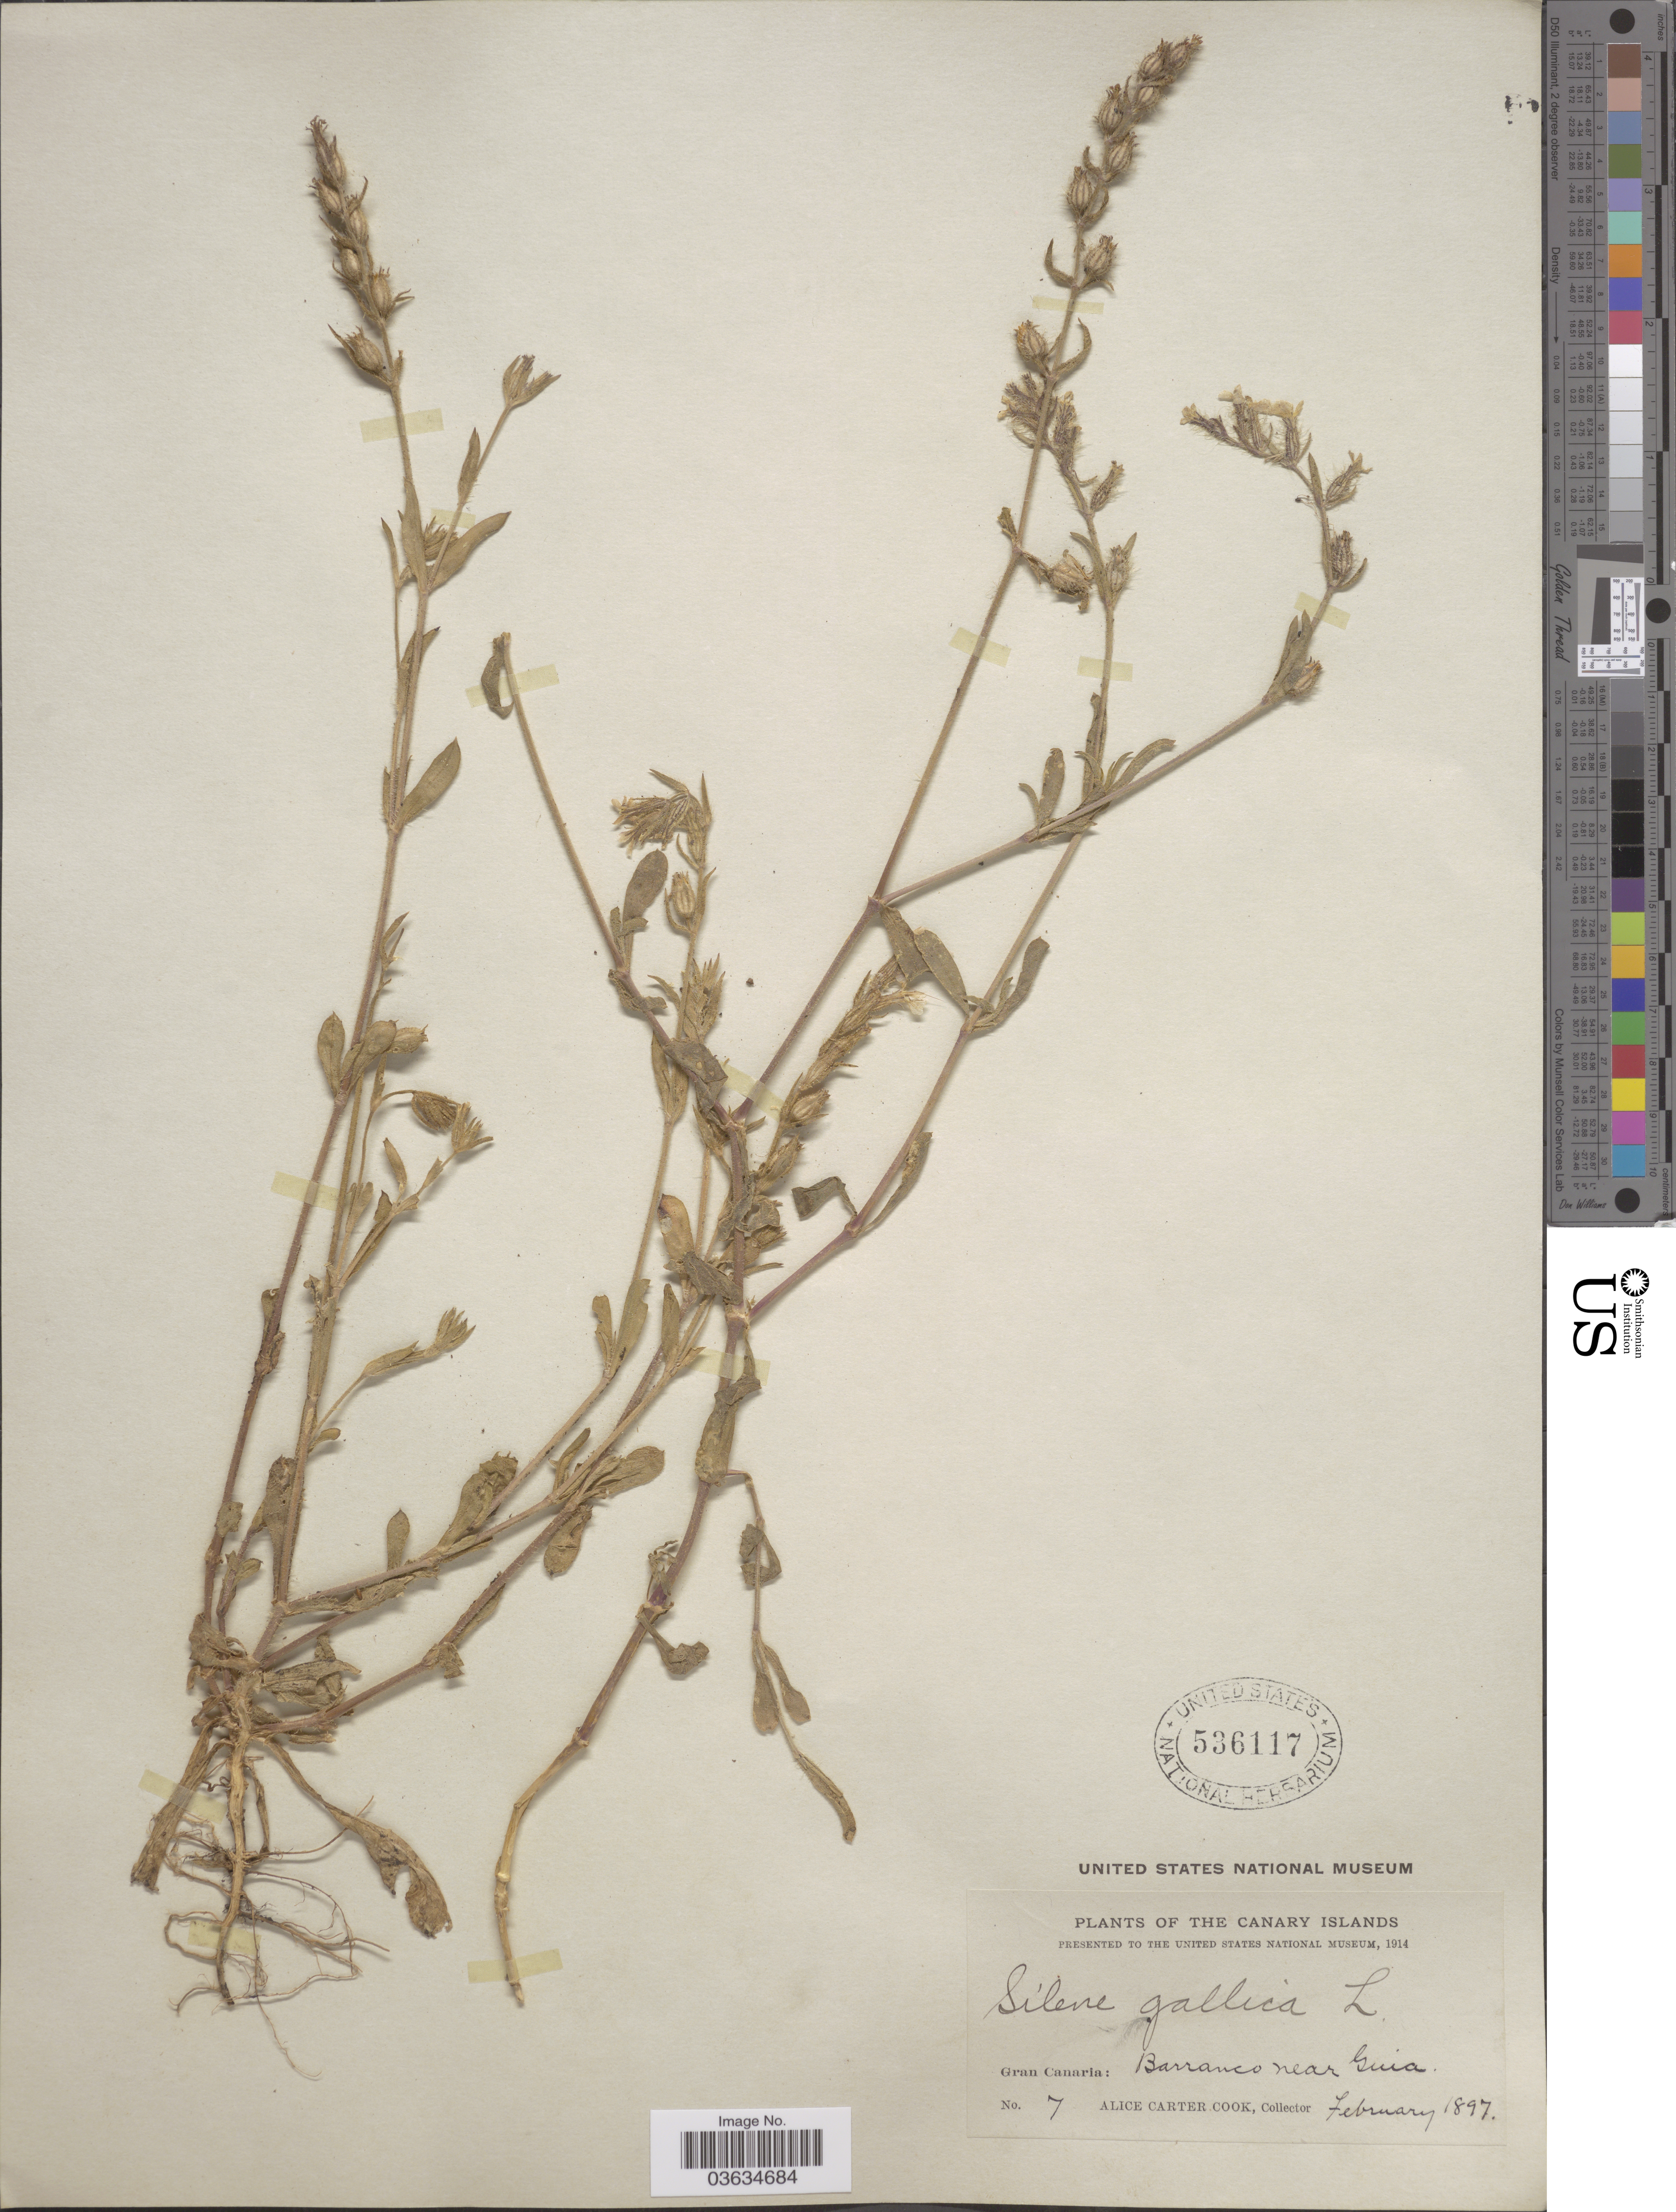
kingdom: Plantae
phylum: Tracheophyta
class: Magnoliopsida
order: Caryophyllales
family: Caryophyllaceae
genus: Silene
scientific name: Silene gallica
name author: L.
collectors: Alice C. Cook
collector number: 7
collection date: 1897-02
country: Spain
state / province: Canarias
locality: The Canary Islands. Gran Canaria: Barranco near Guia.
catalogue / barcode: US 536117